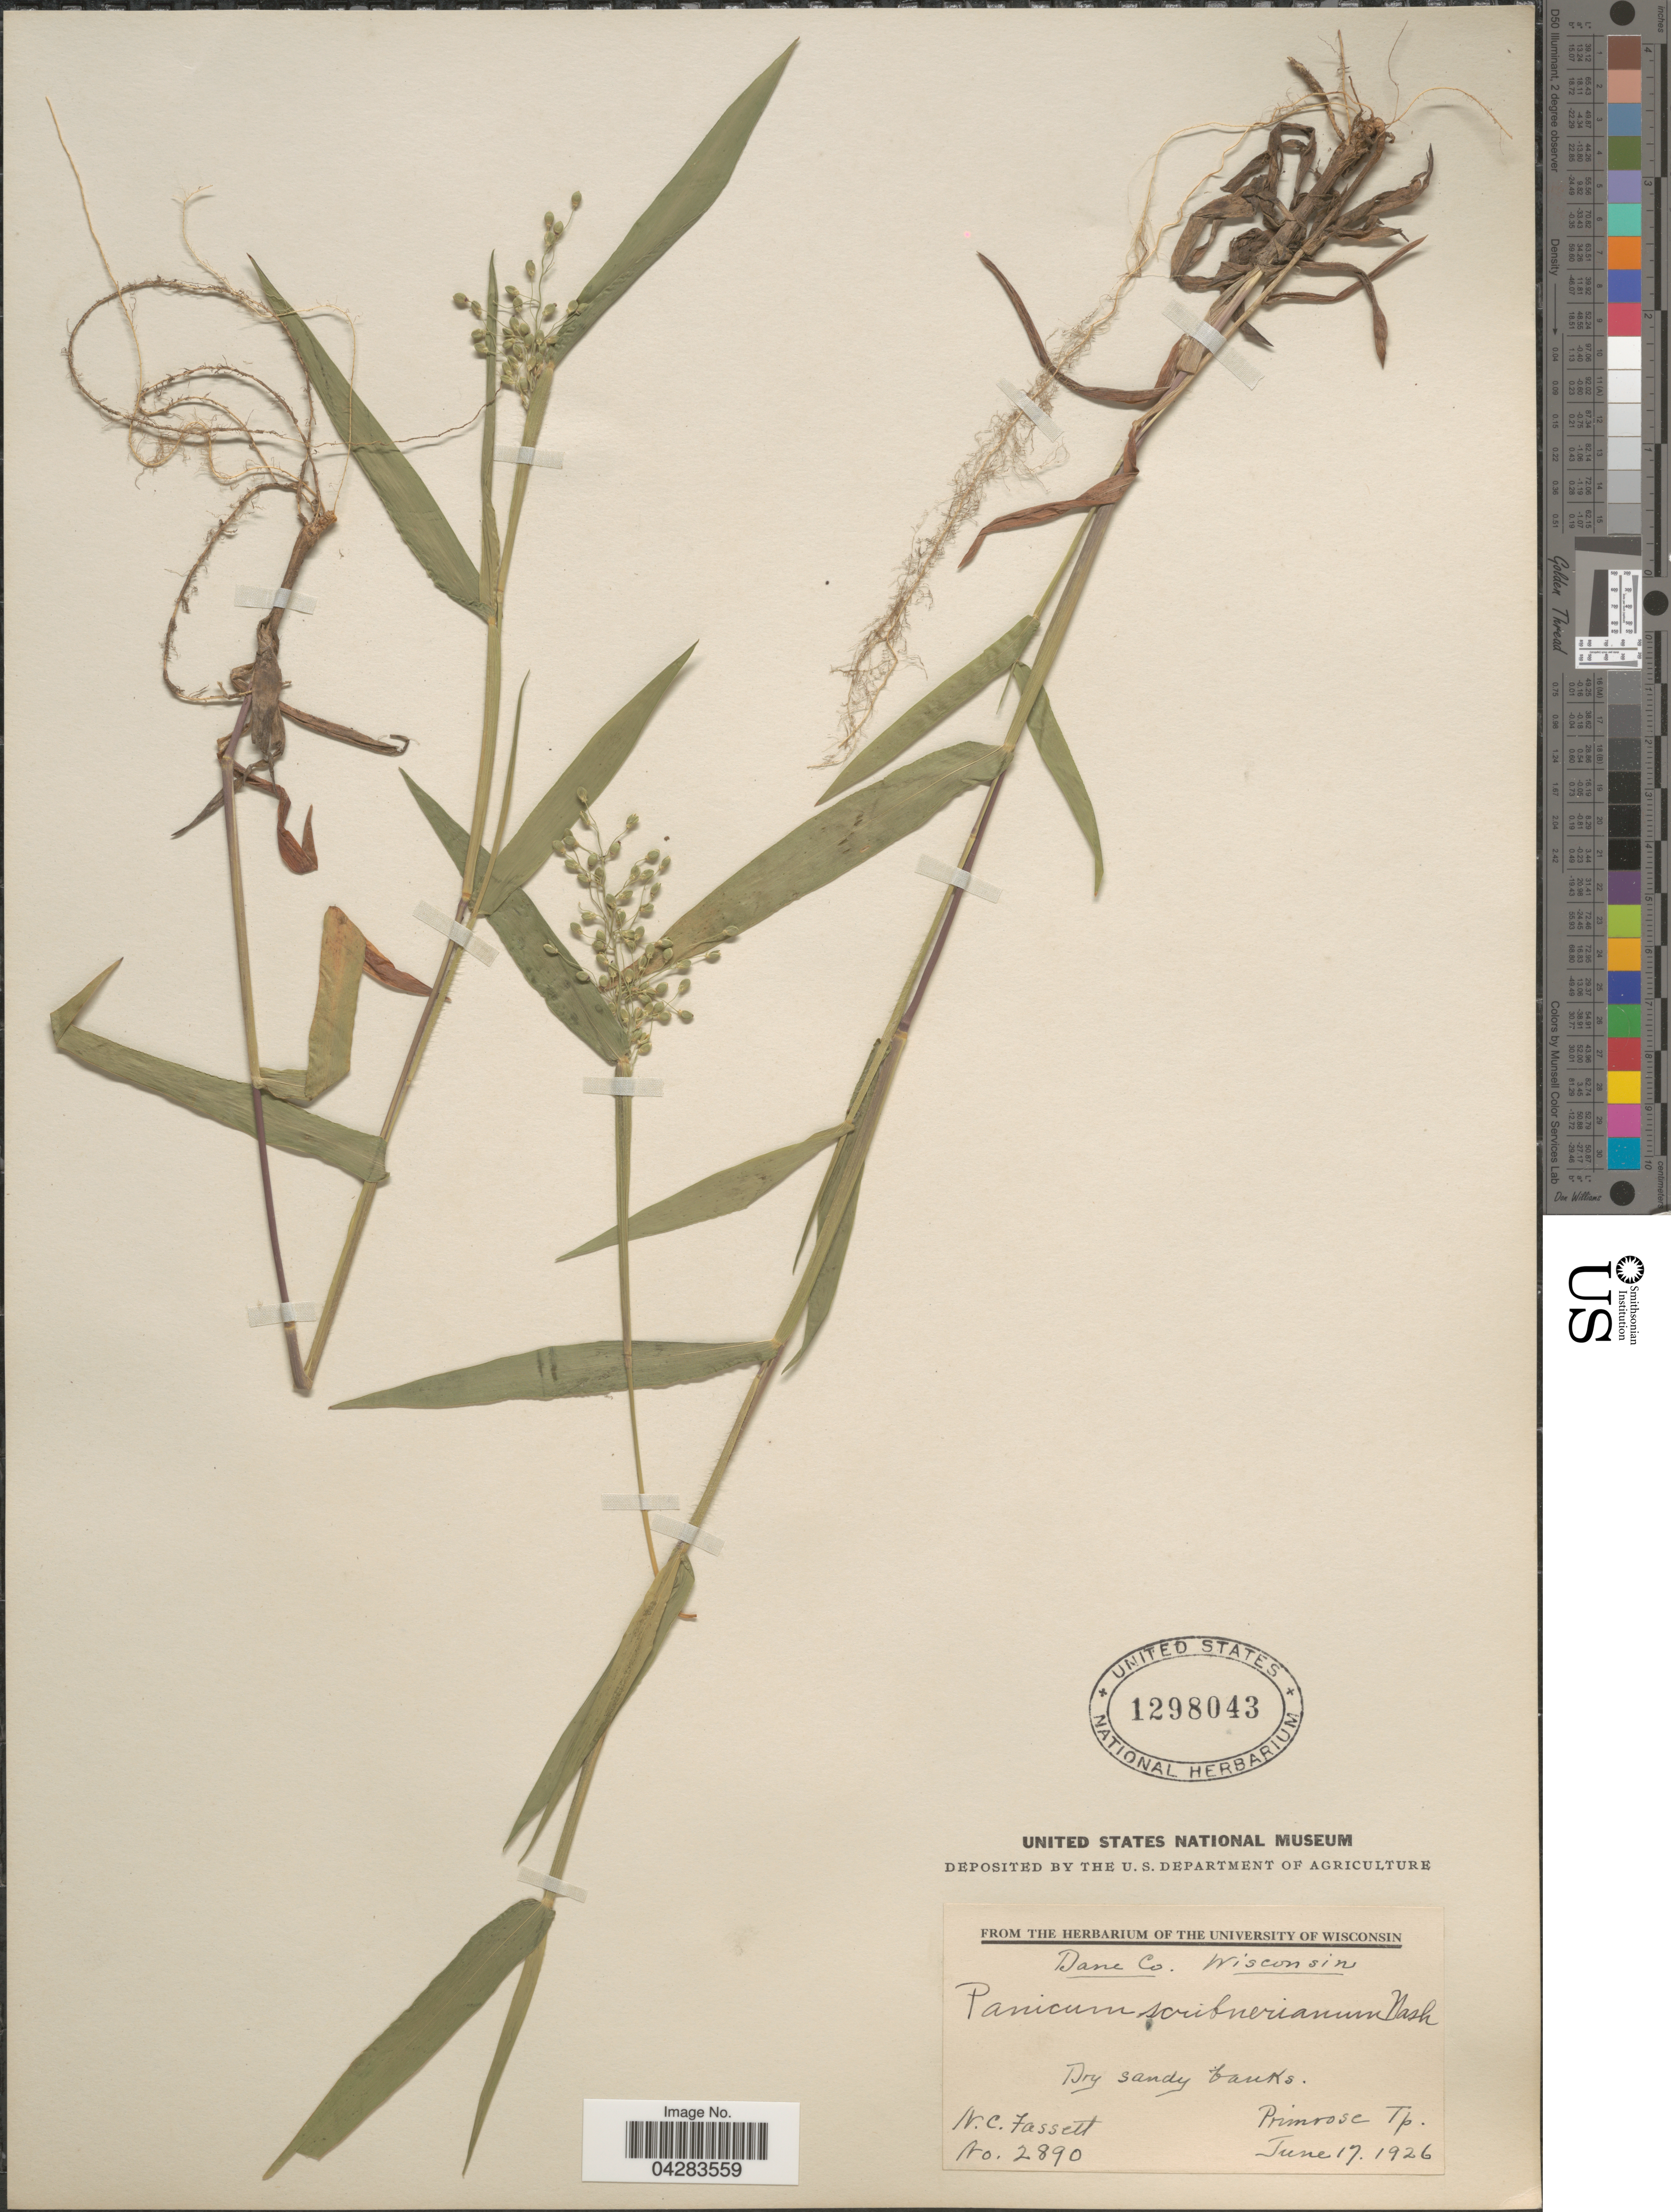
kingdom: Plantae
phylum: Tracheophyta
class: Liliopsida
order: Poales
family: Poaceae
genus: Dichanthelium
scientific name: Dichanthelium oligosanthes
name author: (Schult.) Gould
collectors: N. C. Fassett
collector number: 2890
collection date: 1926-06-17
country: United States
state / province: Wisconsin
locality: Dane Co. Primrose Tp.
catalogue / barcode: US 1298043